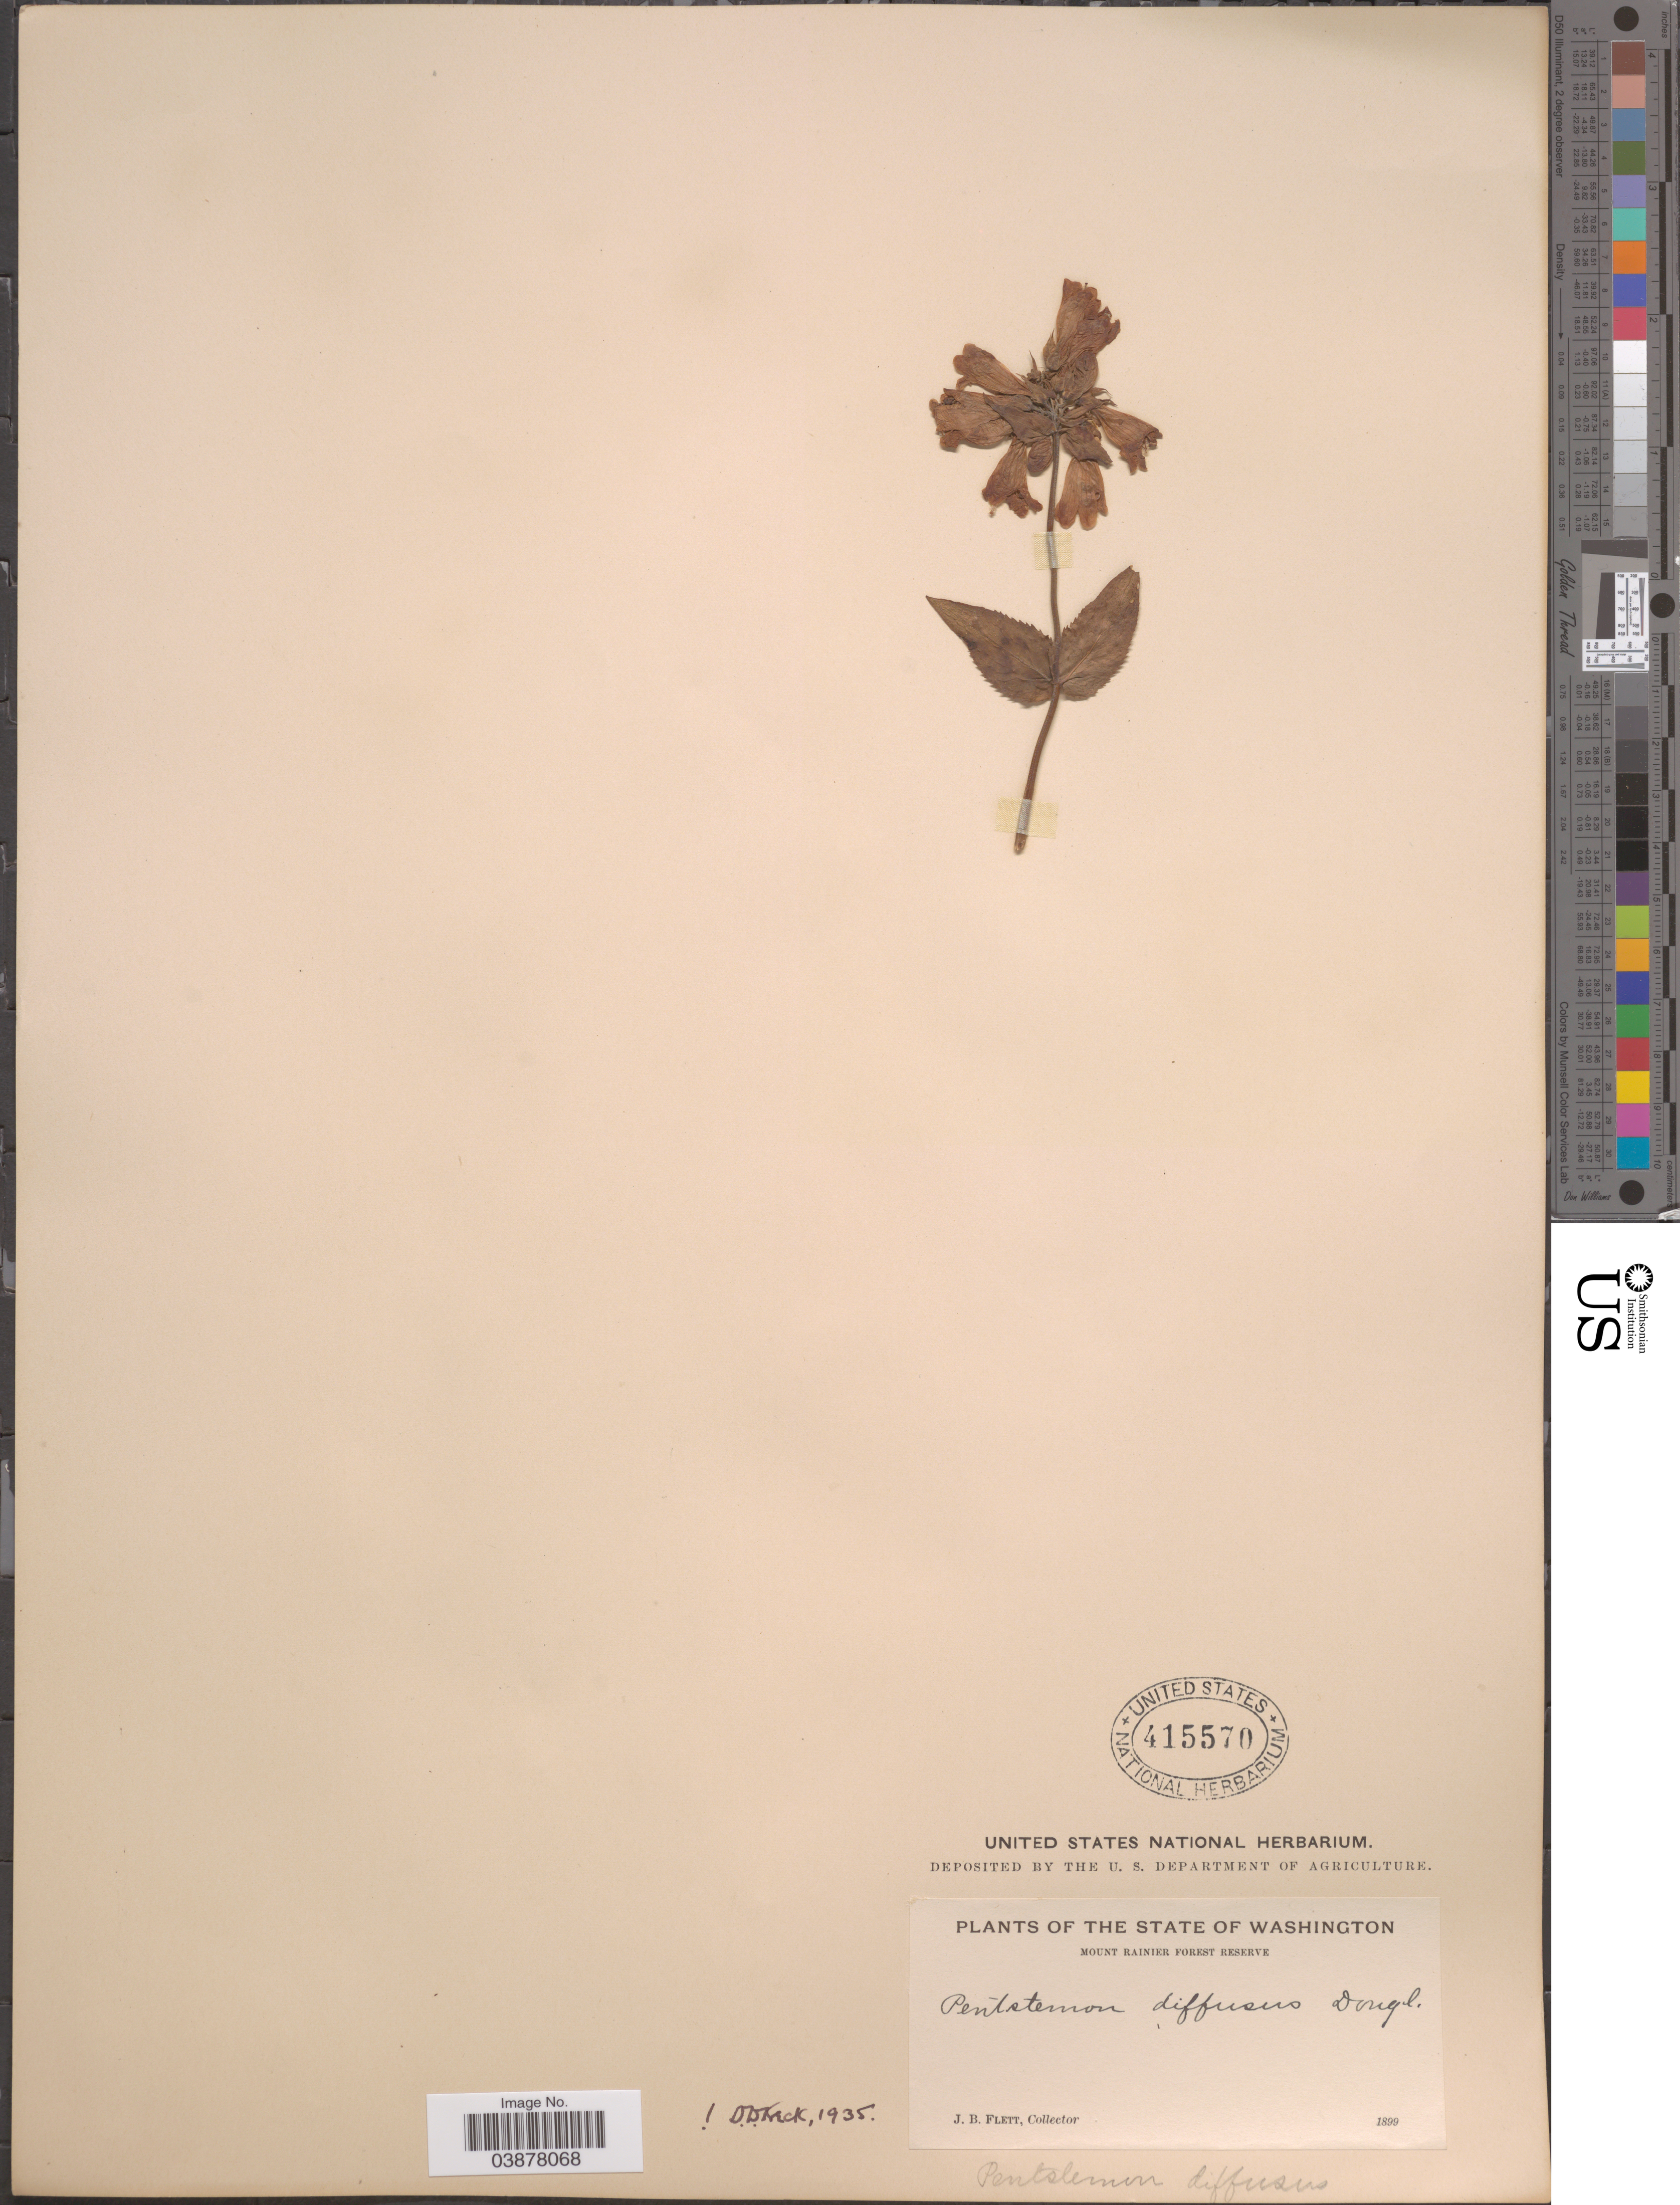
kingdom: Plantae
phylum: Tracheophyta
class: Magnoliopsida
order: Lamiales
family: Plantaginaceae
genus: Penstemon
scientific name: Penstemon serrulatus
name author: Menzies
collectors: J. Flett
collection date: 1899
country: United States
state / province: Washington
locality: Mount Rainier Forest Reserve.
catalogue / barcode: US 415570